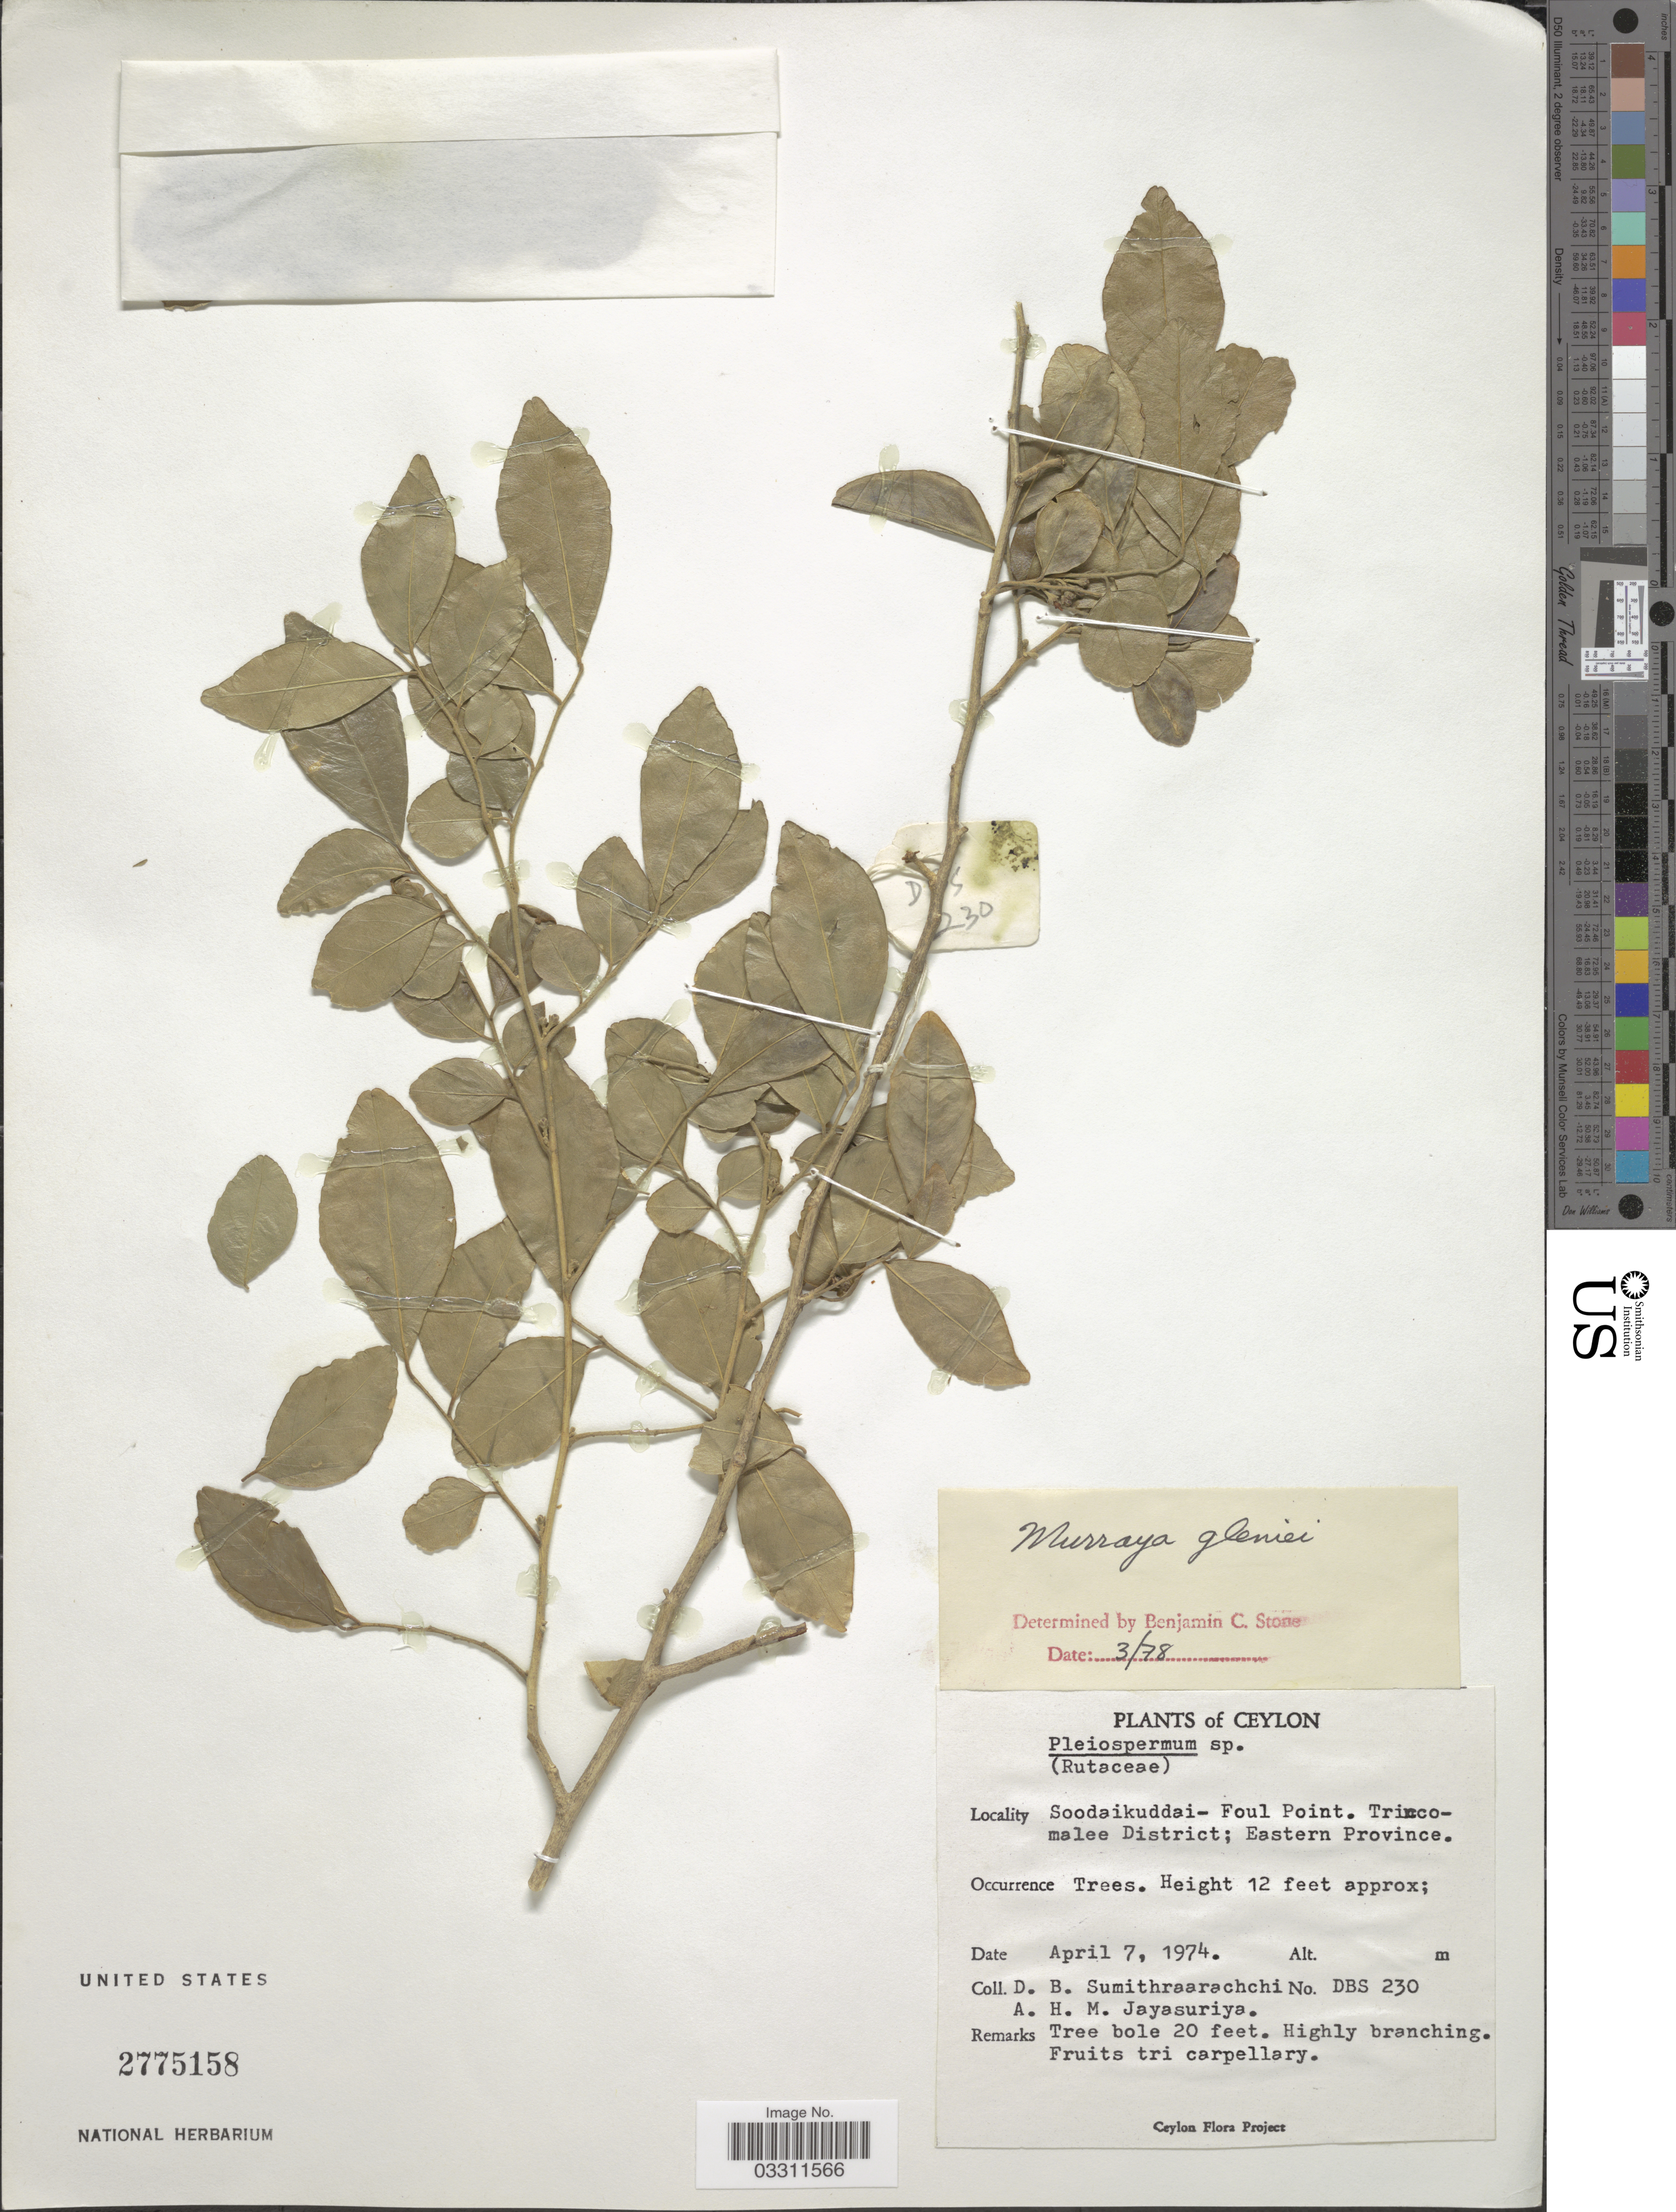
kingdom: Plantae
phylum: Tracheophyta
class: Magnoliopsida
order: Sapindales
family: Rutaceae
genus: Murraya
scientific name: Murraya glenieii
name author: Thwaites ex Oliv.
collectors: D. B. Sumithraarachchi & A. H. Jayasuriya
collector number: DBS230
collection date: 1974-04-07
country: Sri Lanka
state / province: Eastern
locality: Ceylon. Soodaikuddai- Foul Point. Trincomalee District.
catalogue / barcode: US 2775158